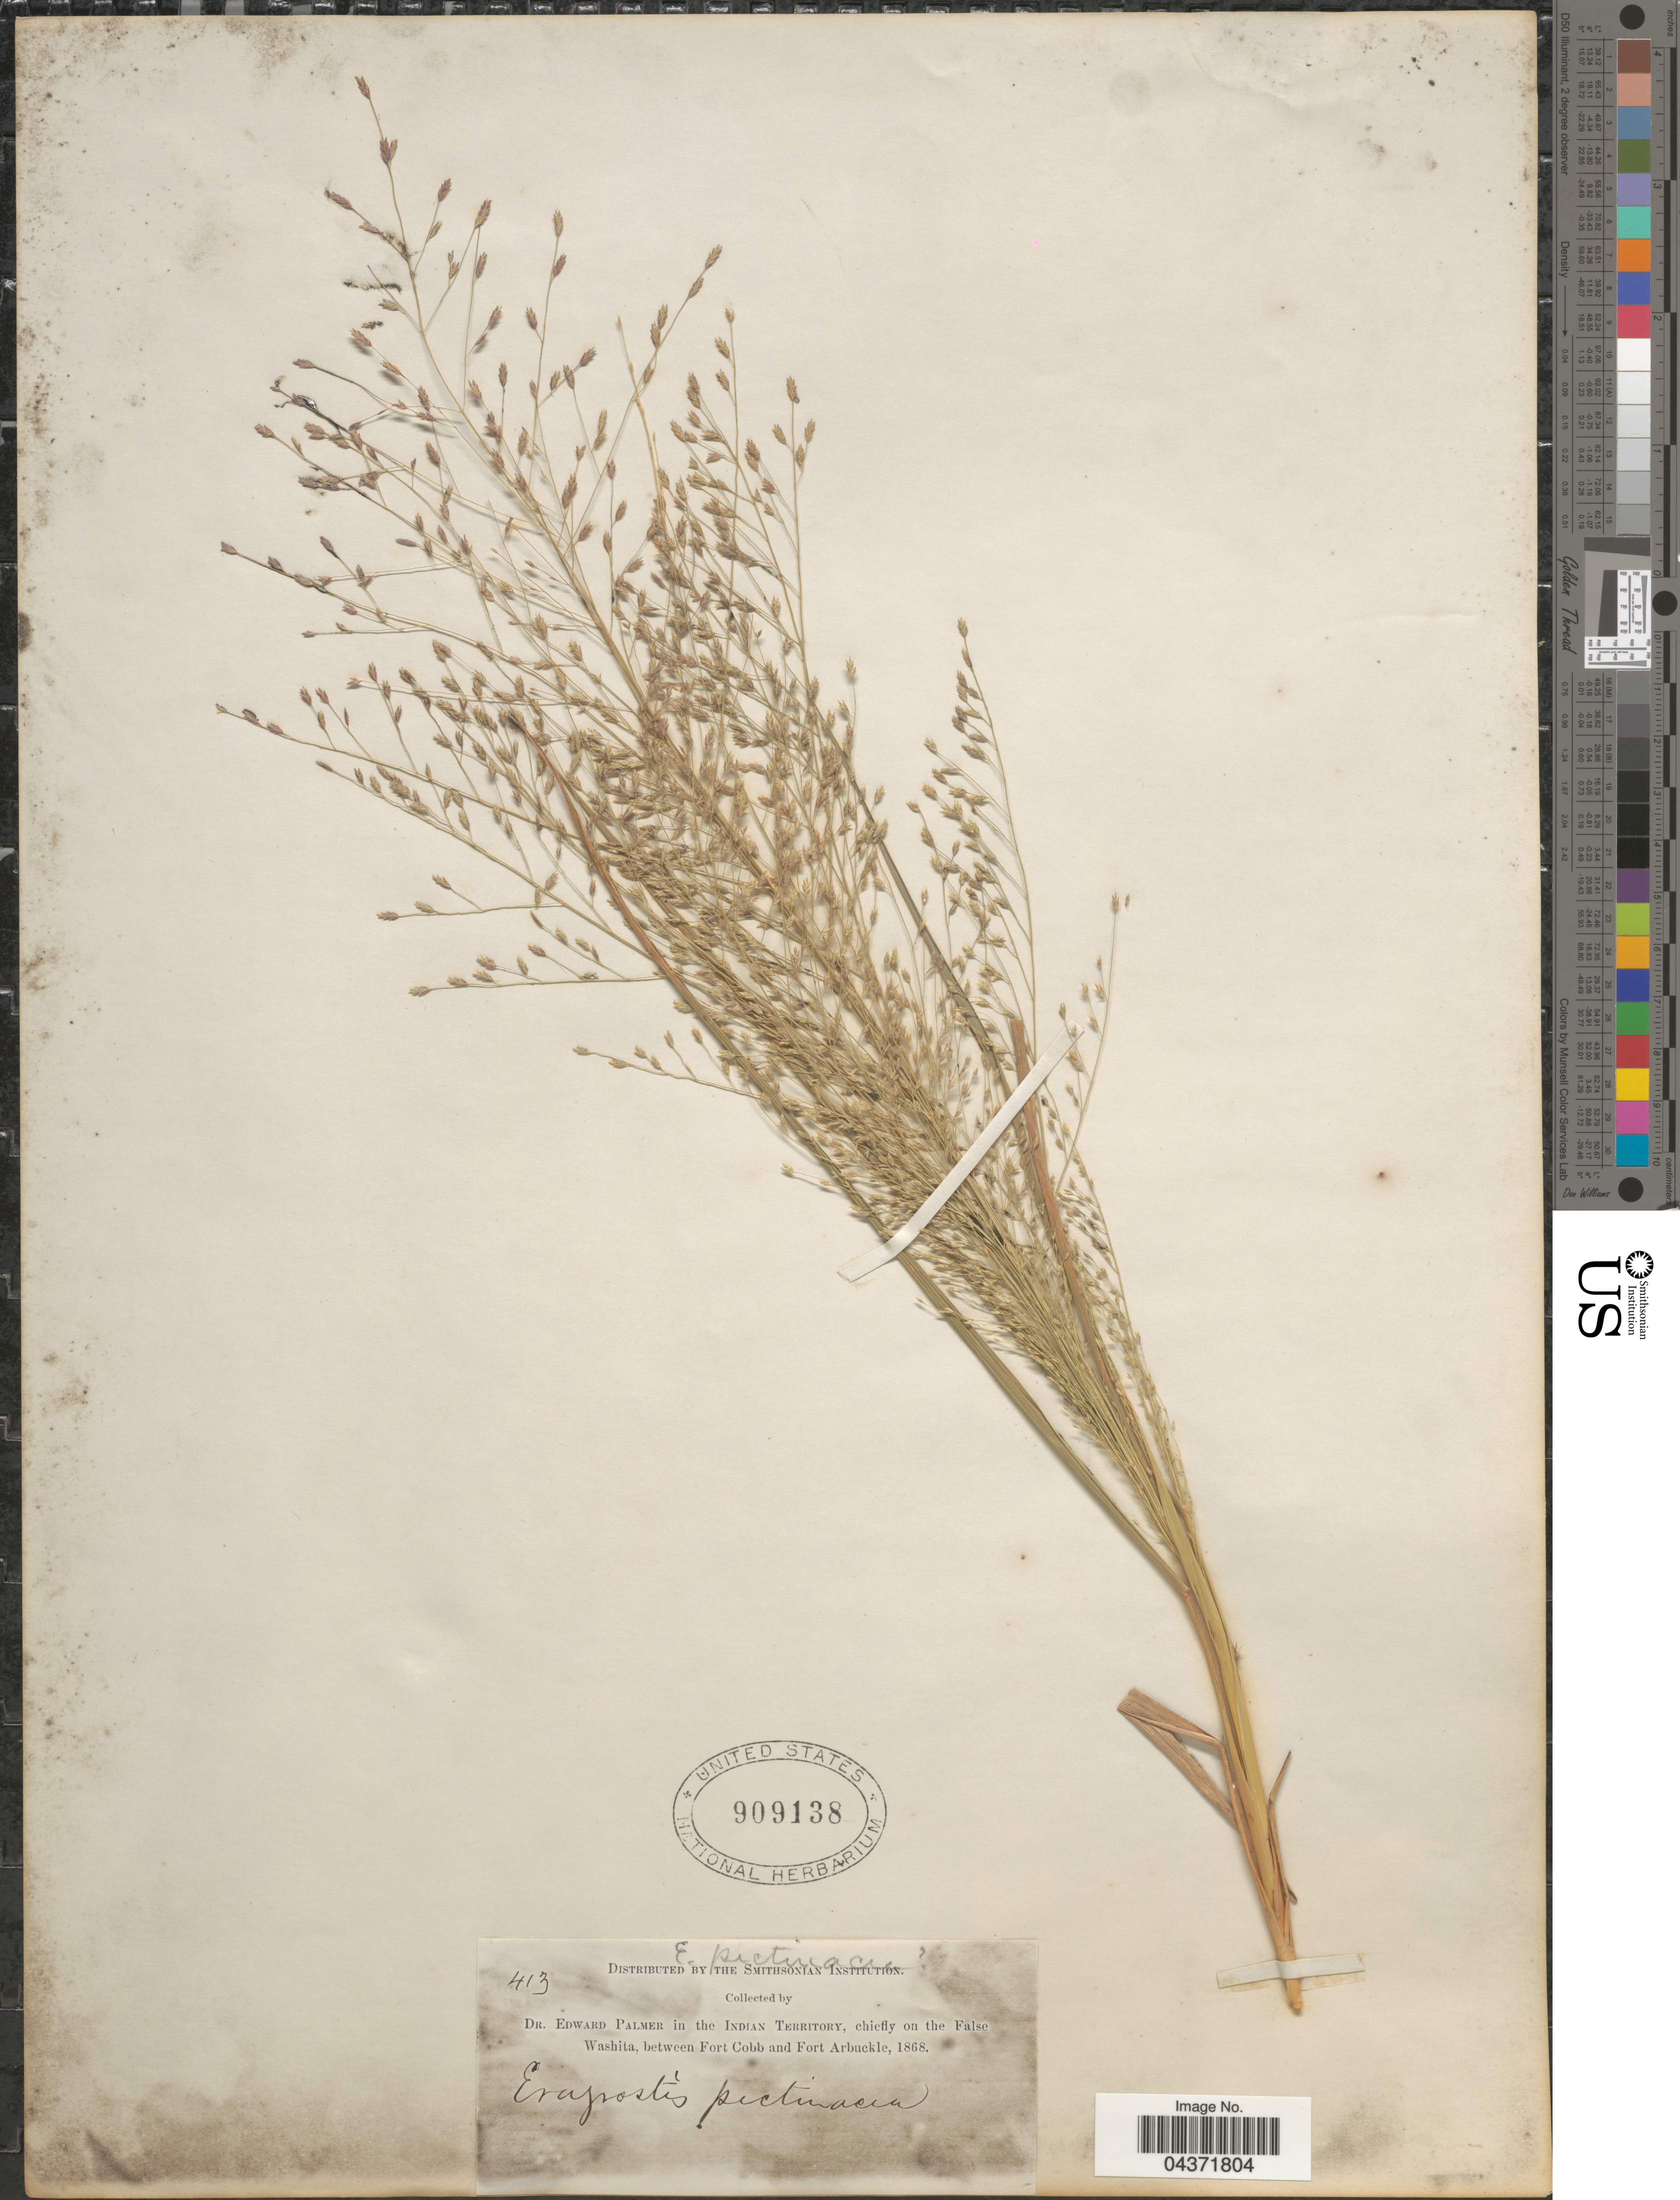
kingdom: Plantae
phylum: Tracheophyta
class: Liliopsida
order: Poales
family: Poaceae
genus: Eragrostis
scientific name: Eragrostis spectabilis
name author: (Pursh) Steud.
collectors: E. Palmer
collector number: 413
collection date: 1868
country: United States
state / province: Oklahoma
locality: In the Indian Territory, chiefly on the False Washita, between Fort Cobb and Fort Arbuckle.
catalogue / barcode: US 909138